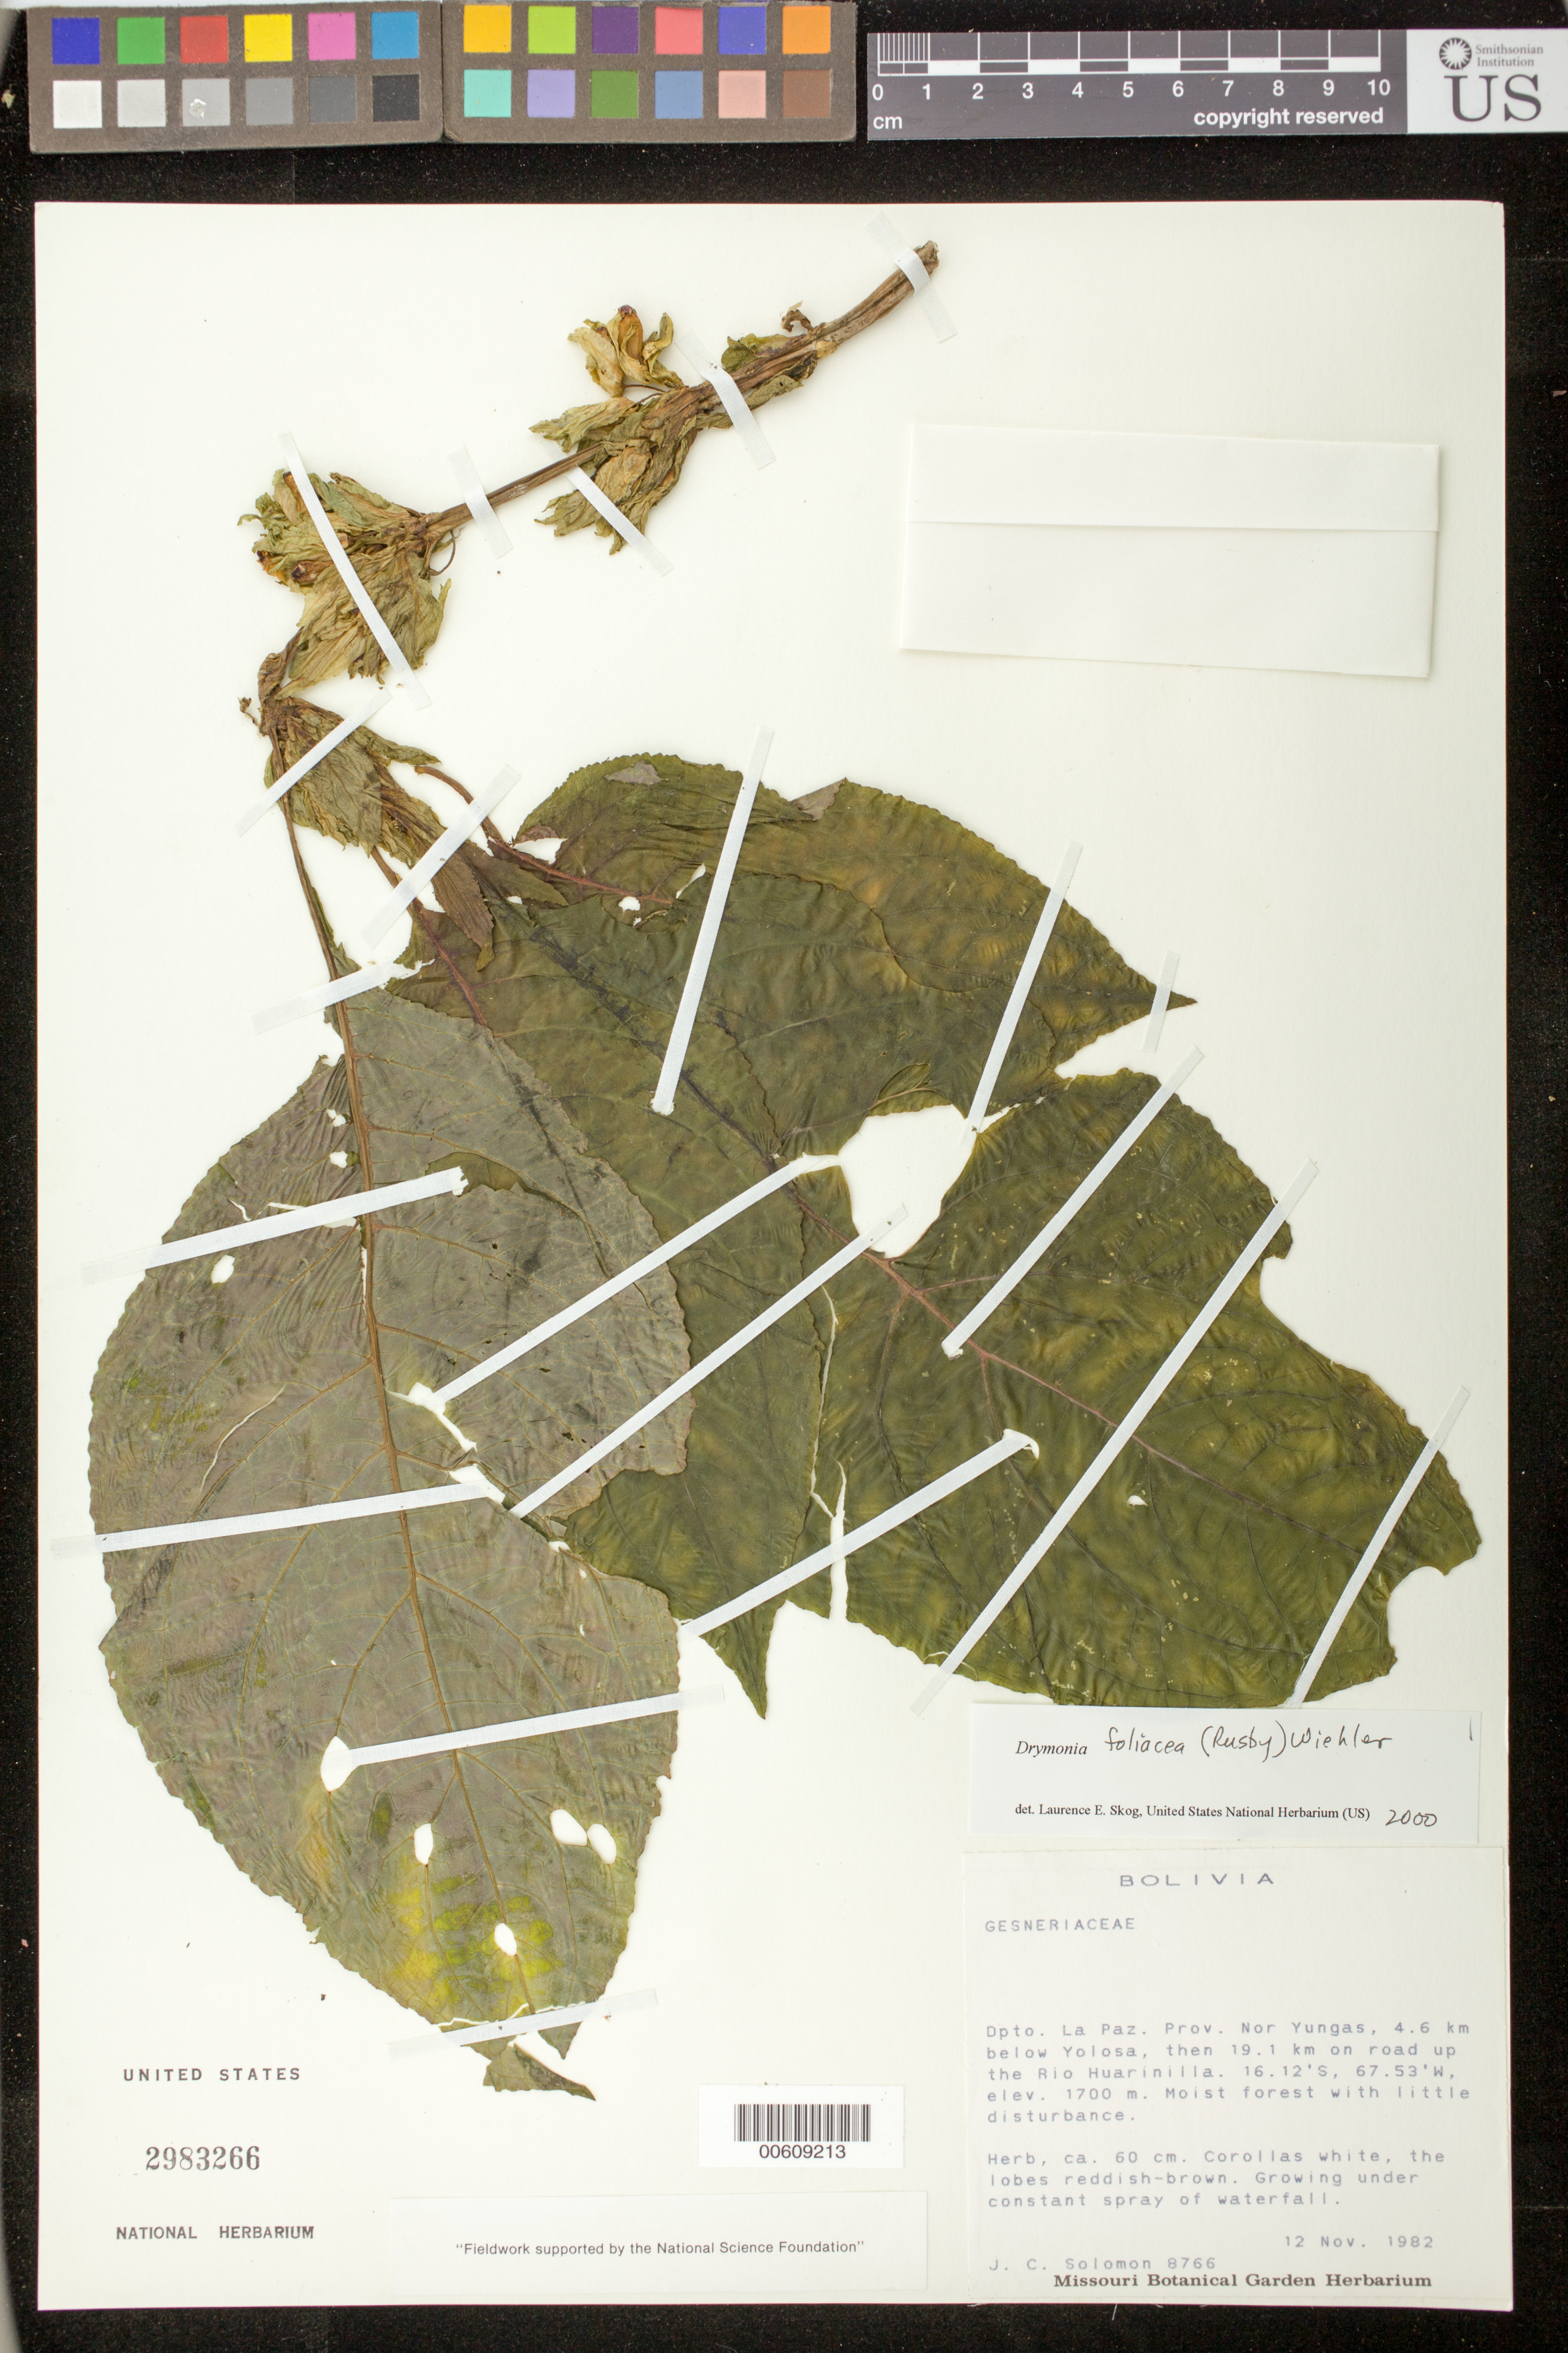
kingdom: Plantae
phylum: Tracheophyta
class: Magnoliopsida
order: Lamiales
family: Gesneriaceae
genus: Drymonia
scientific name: Drymonia foliacea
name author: (Rusby) Wiehler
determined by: Skog, Laurence E.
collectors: J. C. Solomon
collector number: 8766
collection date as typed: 12 Nov 1982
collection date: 1982-11-12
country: Bolivia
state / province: La Paz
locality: Prov. Nor Yungas; 4.6 km below Yolosa, then 19.1 km on road up the Rio Huarinilla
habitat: Moist forest with little disturbance; growing under constant spray of waterfall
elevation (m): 1700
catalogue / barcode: US 2983266